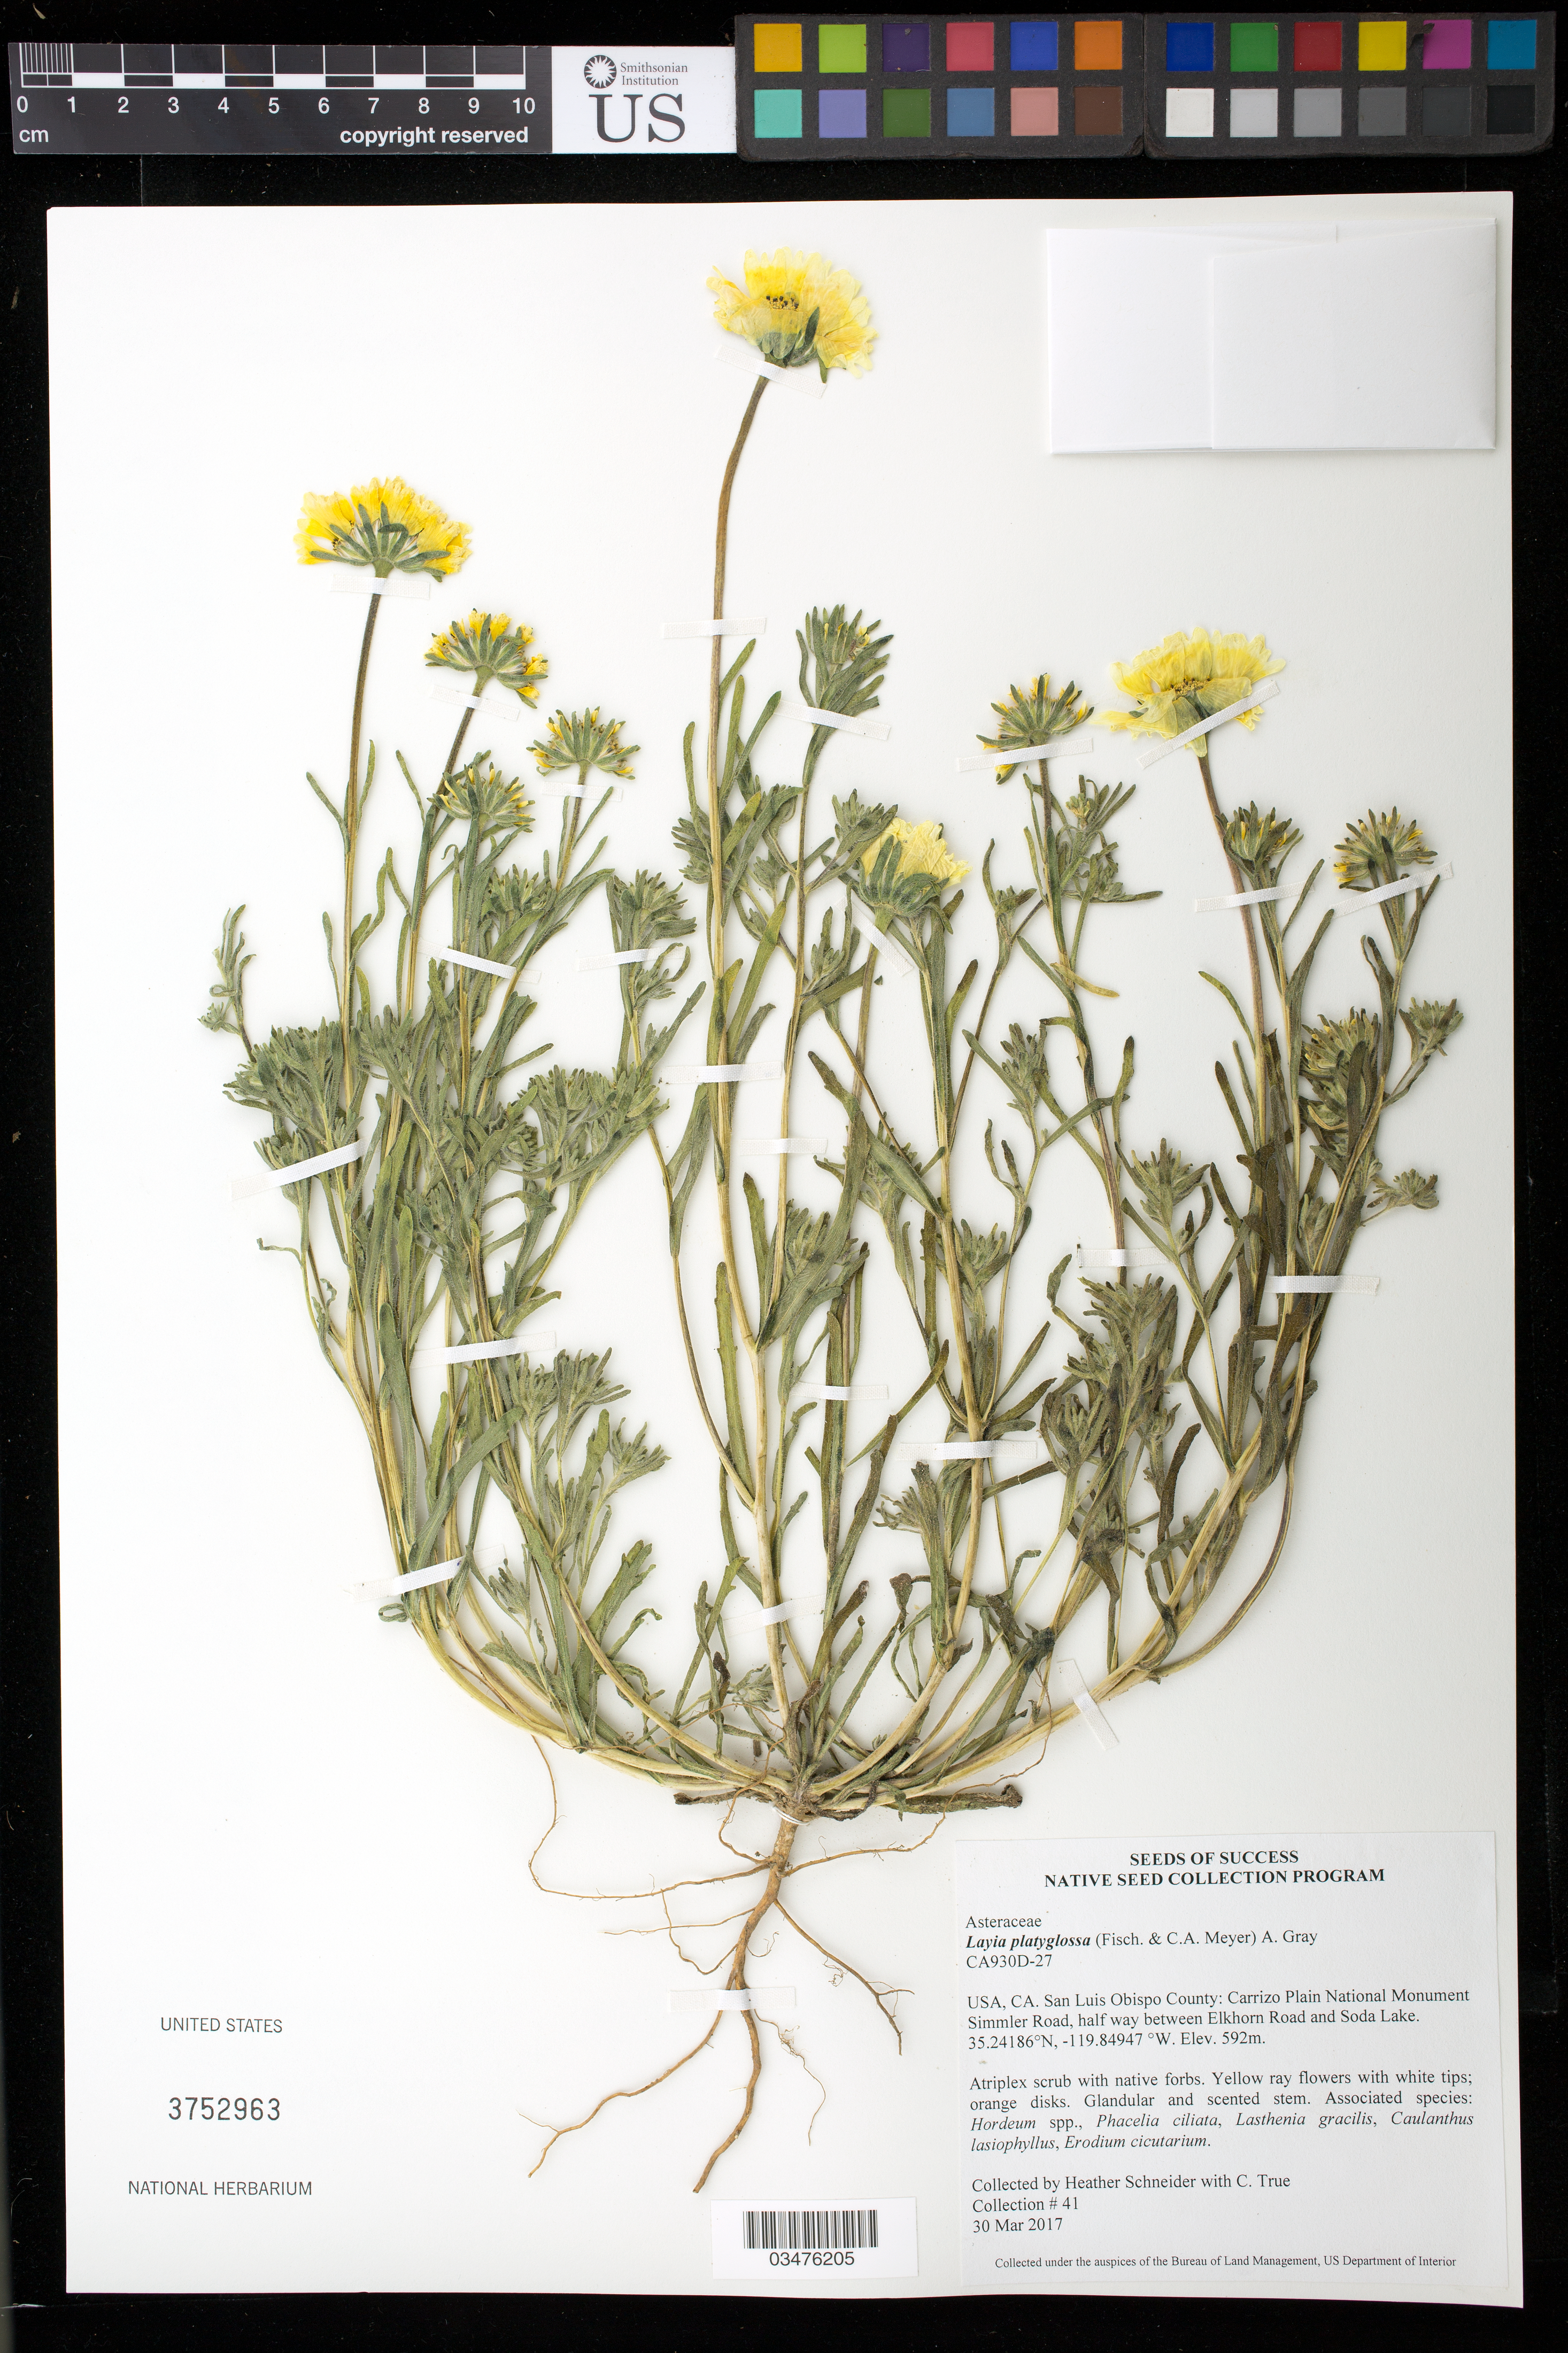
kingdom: Plantae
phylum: Tracheophyta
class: Magnoliopsida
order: Asterales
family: Asteraceae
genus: Layia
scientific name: Layia platyglossa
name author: (Fisch.) A. Gray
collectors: H. Schneider & C. True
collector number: CA930D-27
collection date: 2017-03-30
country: United States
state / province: California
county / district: San Luis Obispo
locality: Carrizo Plain National Monument, Simmler Rd. between Elkhorn Rd and Soda Lake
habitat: Atriplex scrub with native forbs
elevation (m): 592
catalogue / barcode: US 3752963